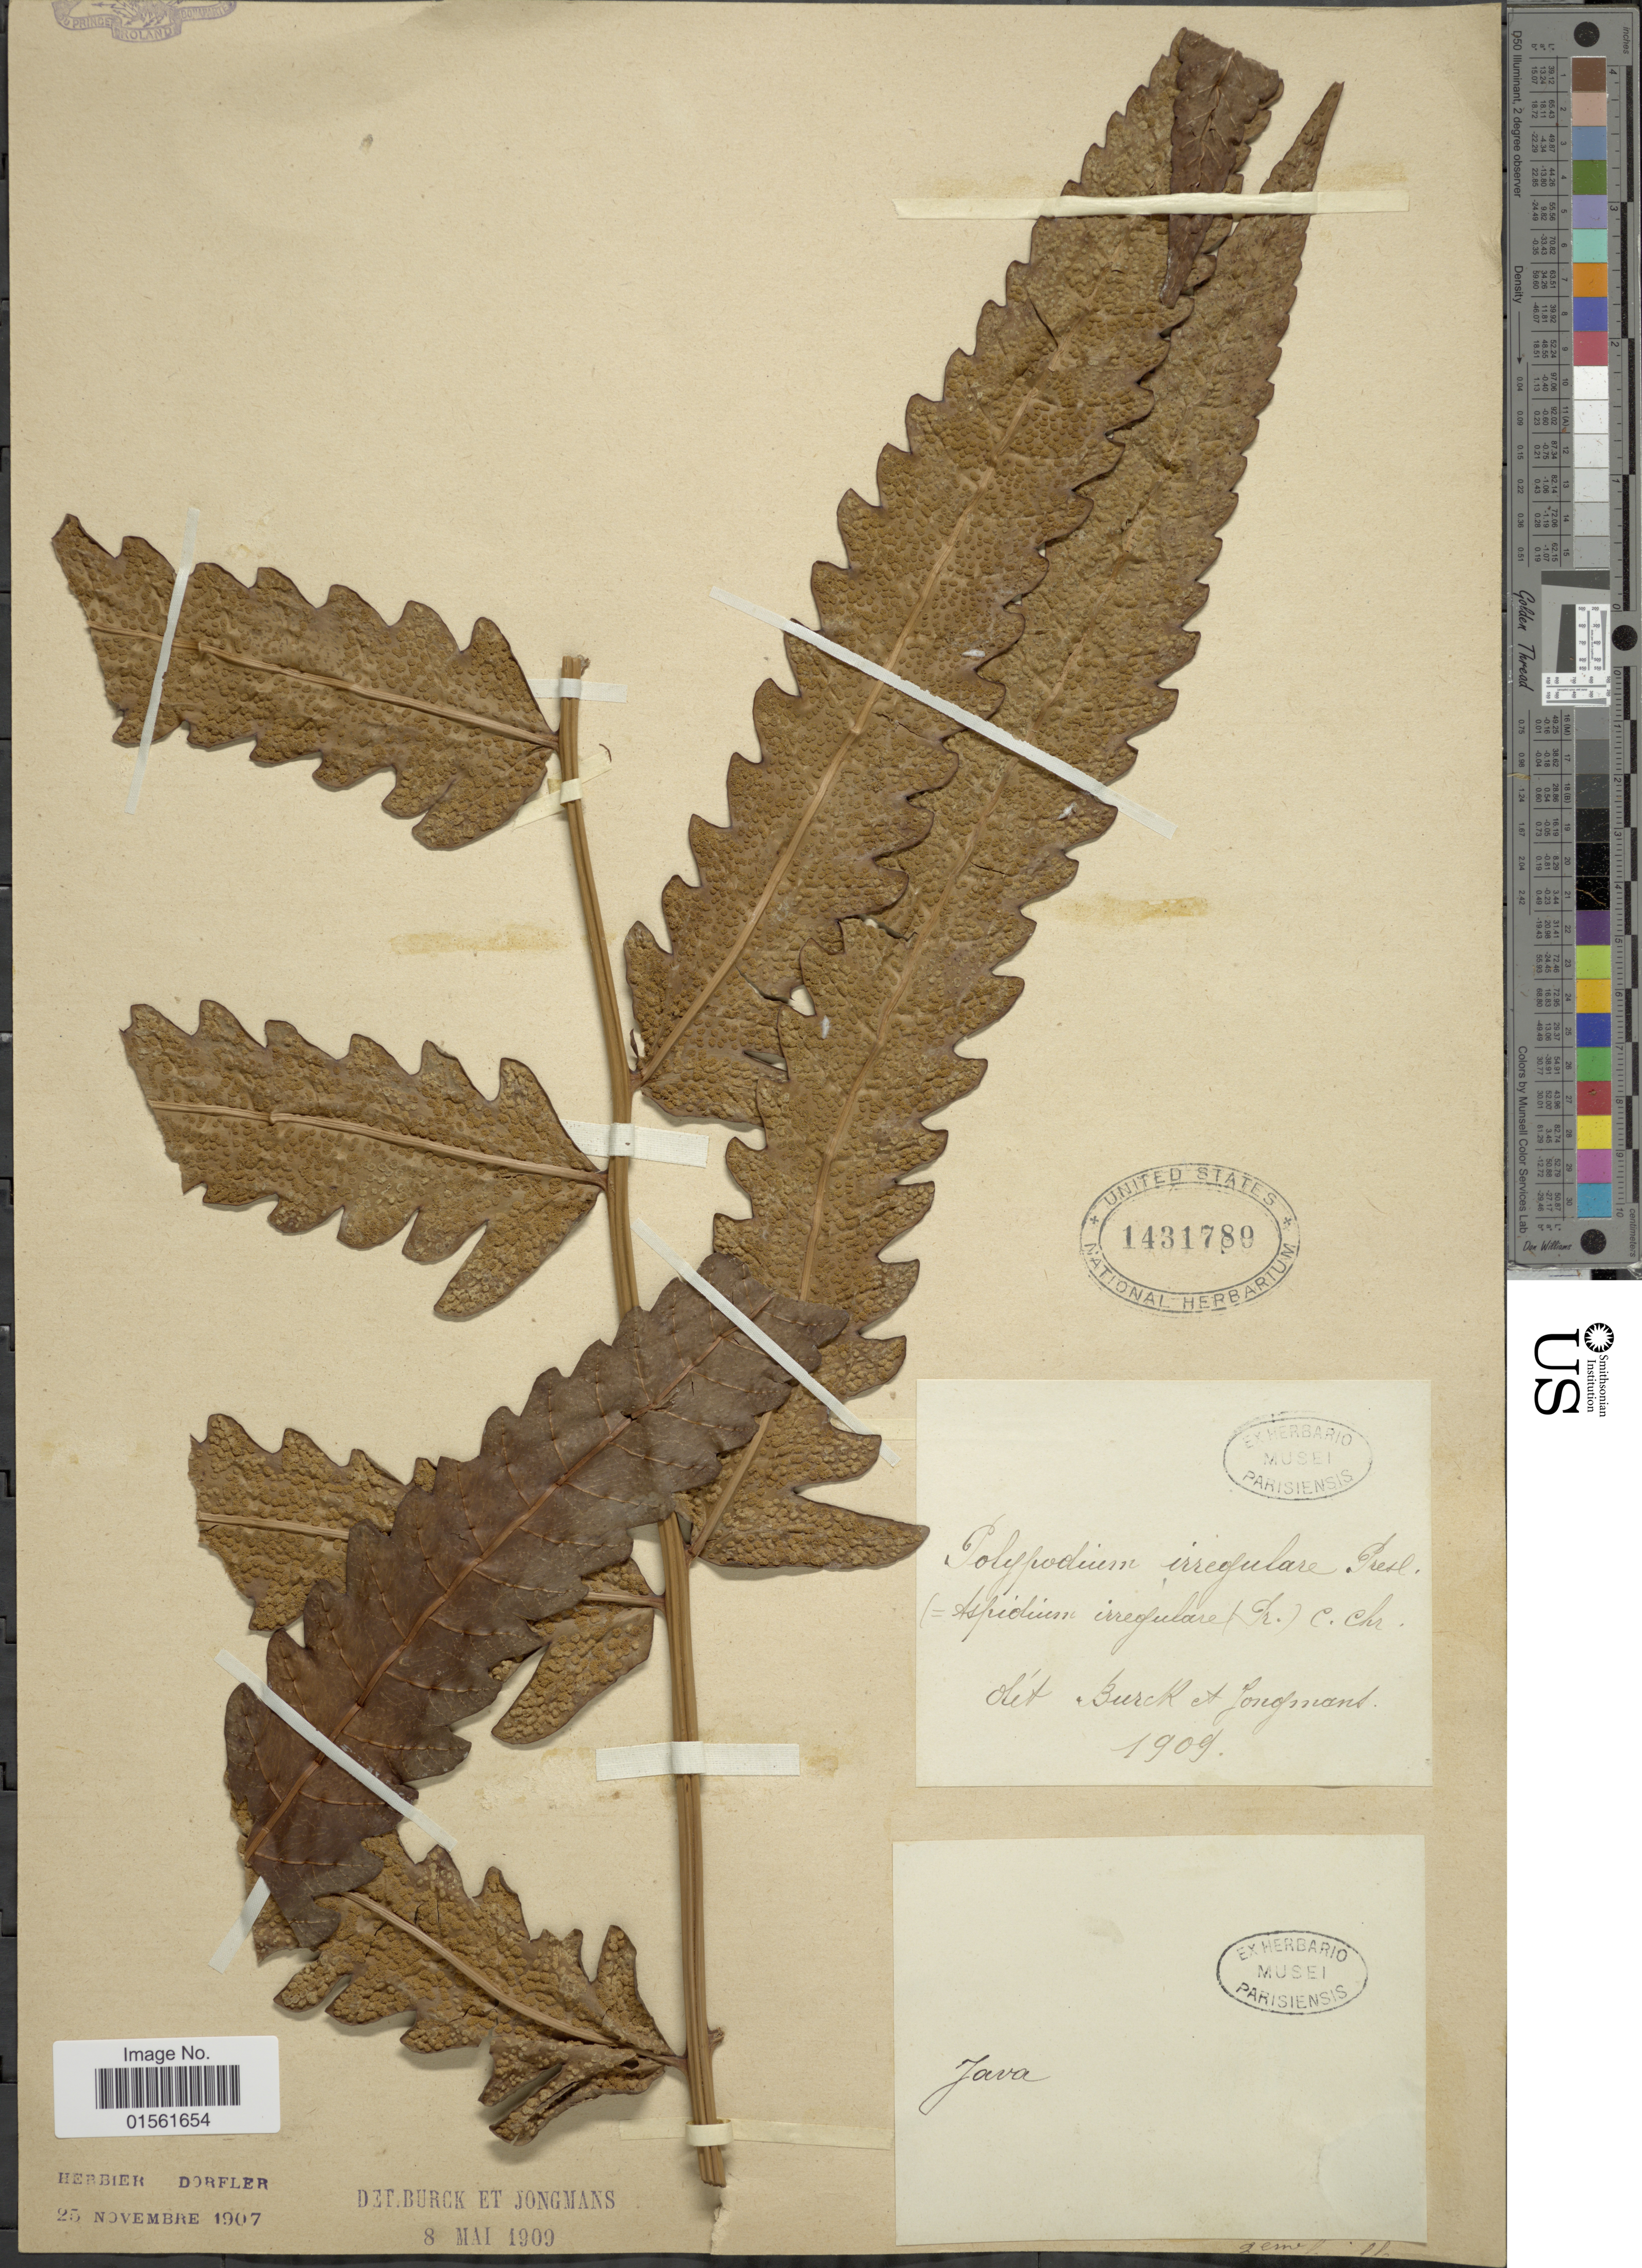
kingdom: Plantae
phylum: Tracheophyta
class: Polypodiopsida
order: Polypodiales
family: Dryopteridaceae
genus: Pleocnemia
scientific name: Pleocnemia irregularis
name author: (C. Presl) Holttum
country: Indonesia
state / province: Java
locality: Java.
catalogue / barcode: US 1431789